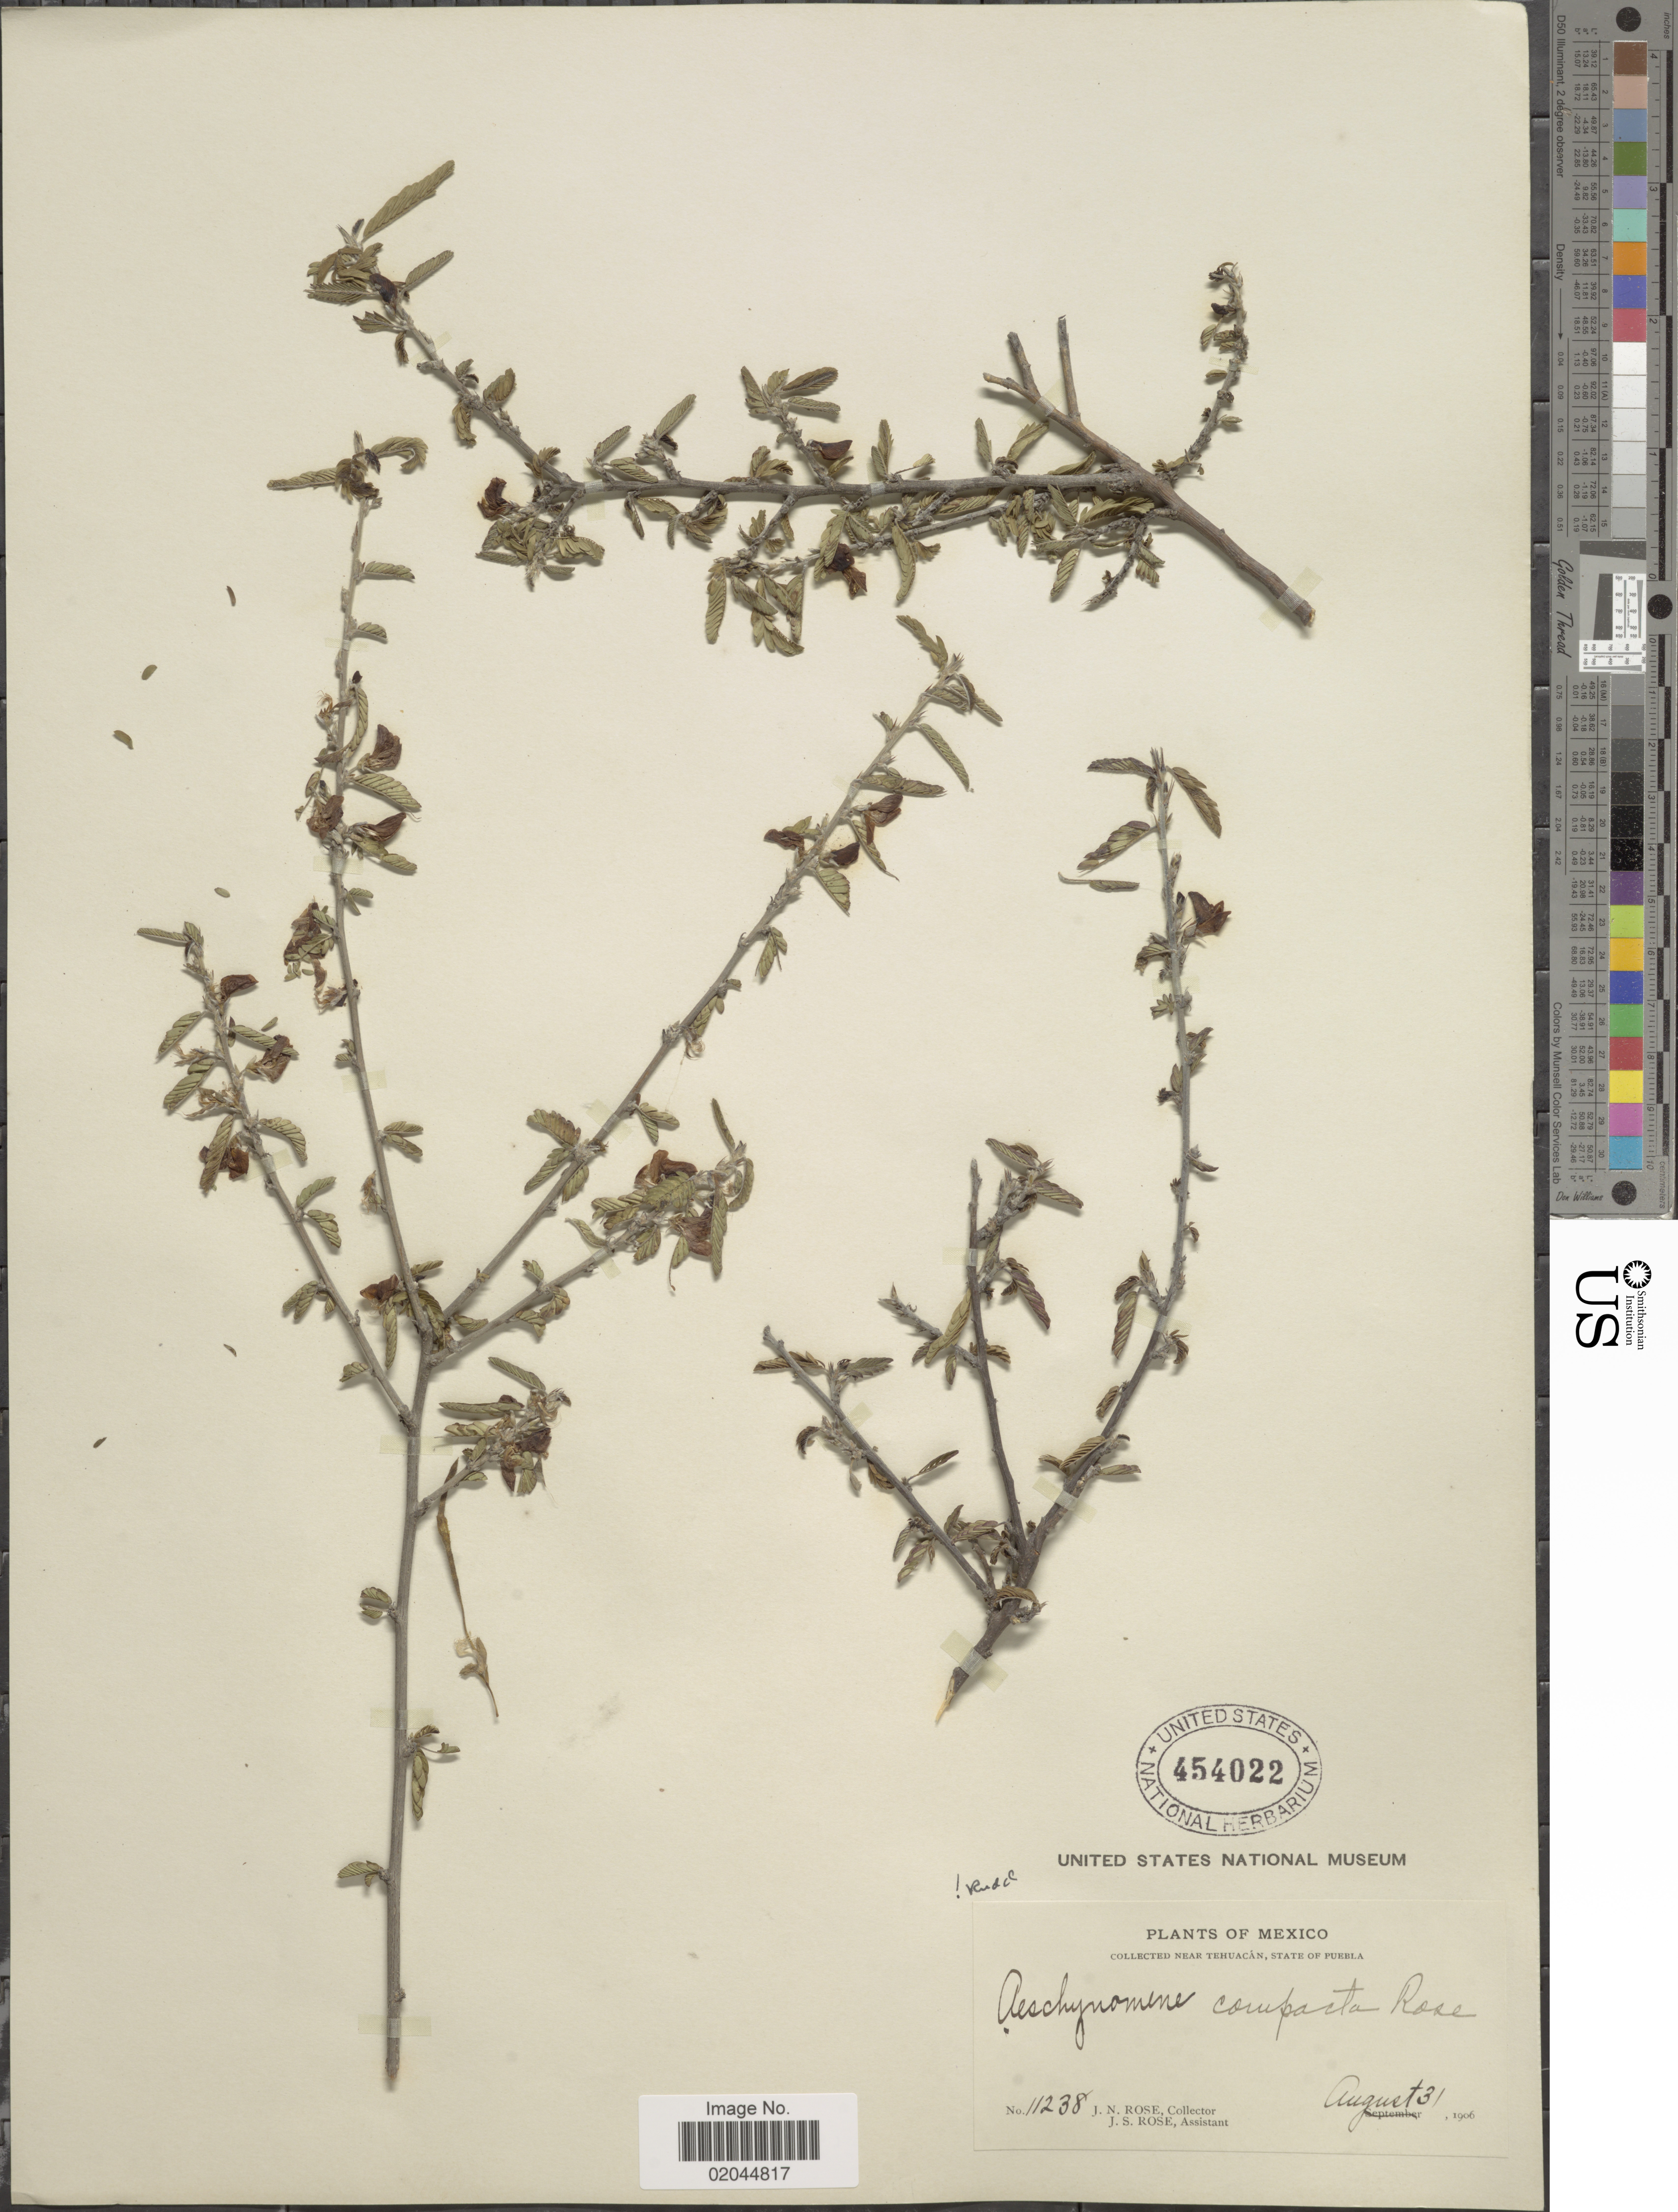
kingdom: Plantae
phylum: Tracheophyta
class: Magnoliopsida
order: Fabales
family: Fabaceae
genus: Aeschynomene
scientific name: Aeschynomene compacta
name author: Rose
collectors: J. N. Rose & J. S. Rose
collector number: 11238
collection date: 1906-08-31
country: Mexico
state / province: Puebla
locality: Near Tehuacan, State of Puebla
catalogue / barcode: US 454022